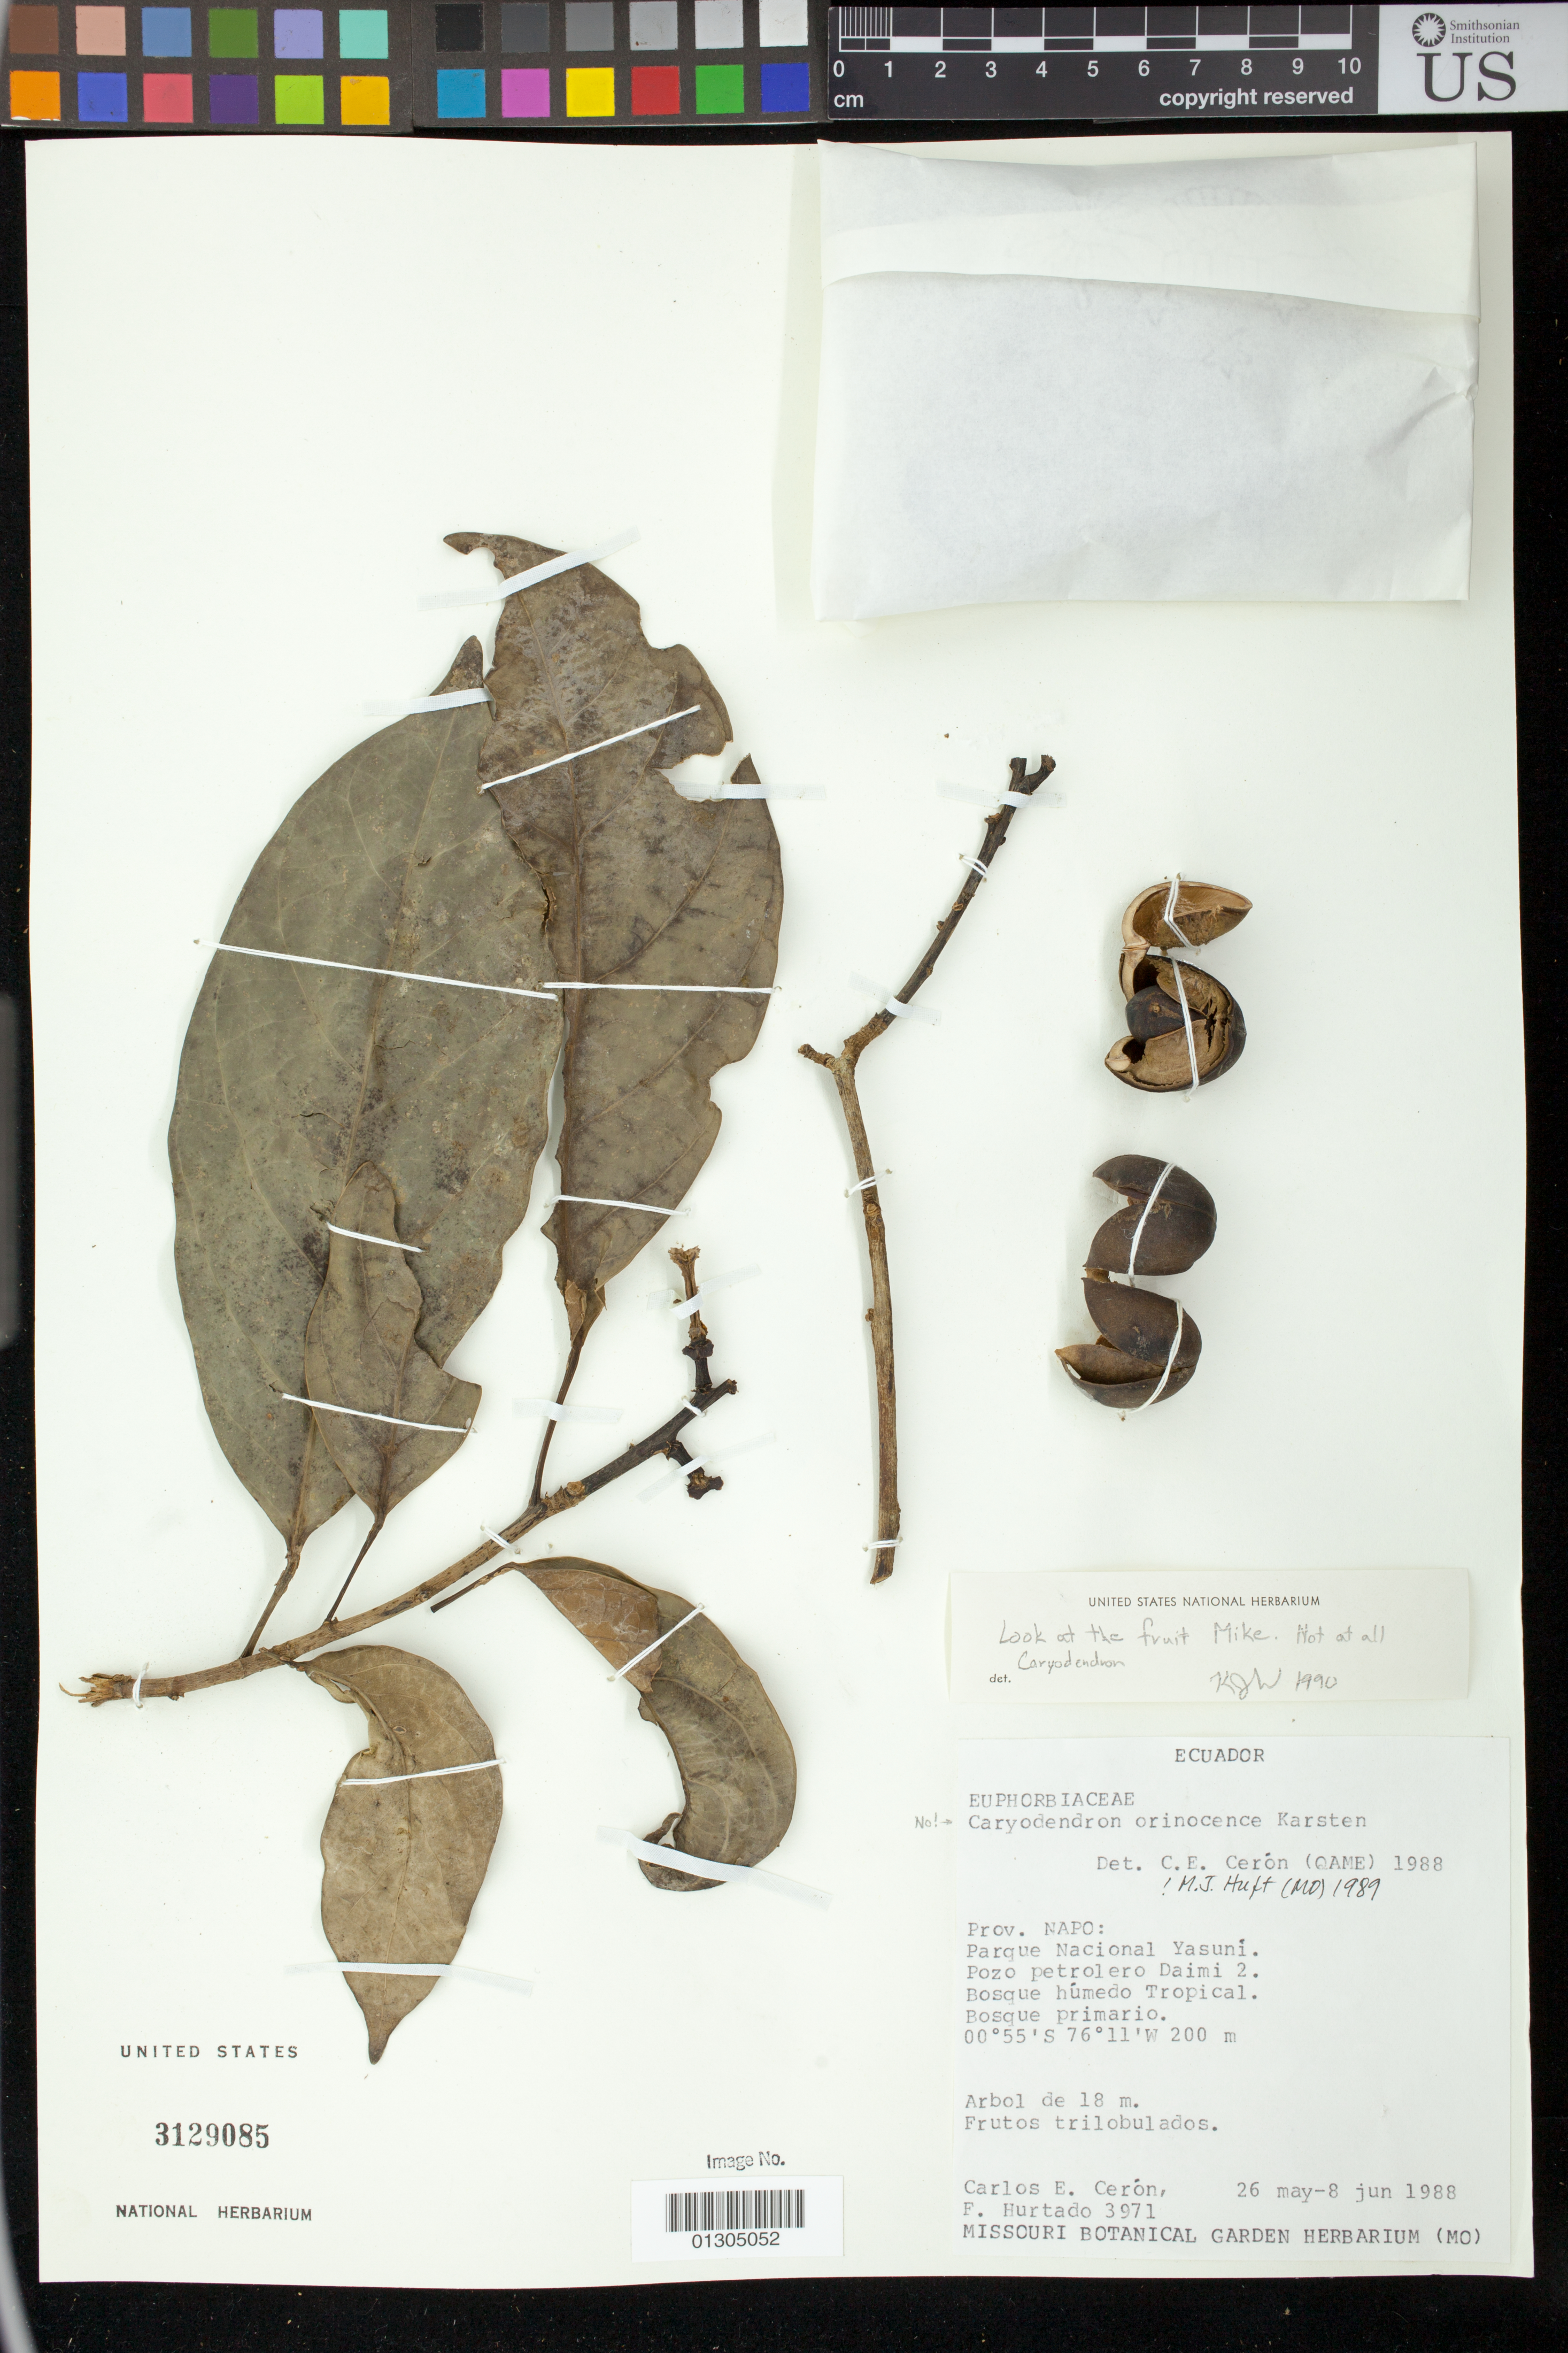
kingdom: Plantae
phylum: Tracheophyta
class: Magnoliopsida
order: Malpighiales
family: Euphorbiaceae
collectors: C. E. Cerón M. & F. Hurtado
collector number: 3971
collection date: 1988-05-26/1988-06-08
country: Ecuador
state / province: Napo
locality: Parque Nacional Yasuni.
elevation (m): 200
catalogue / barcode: US 3129085